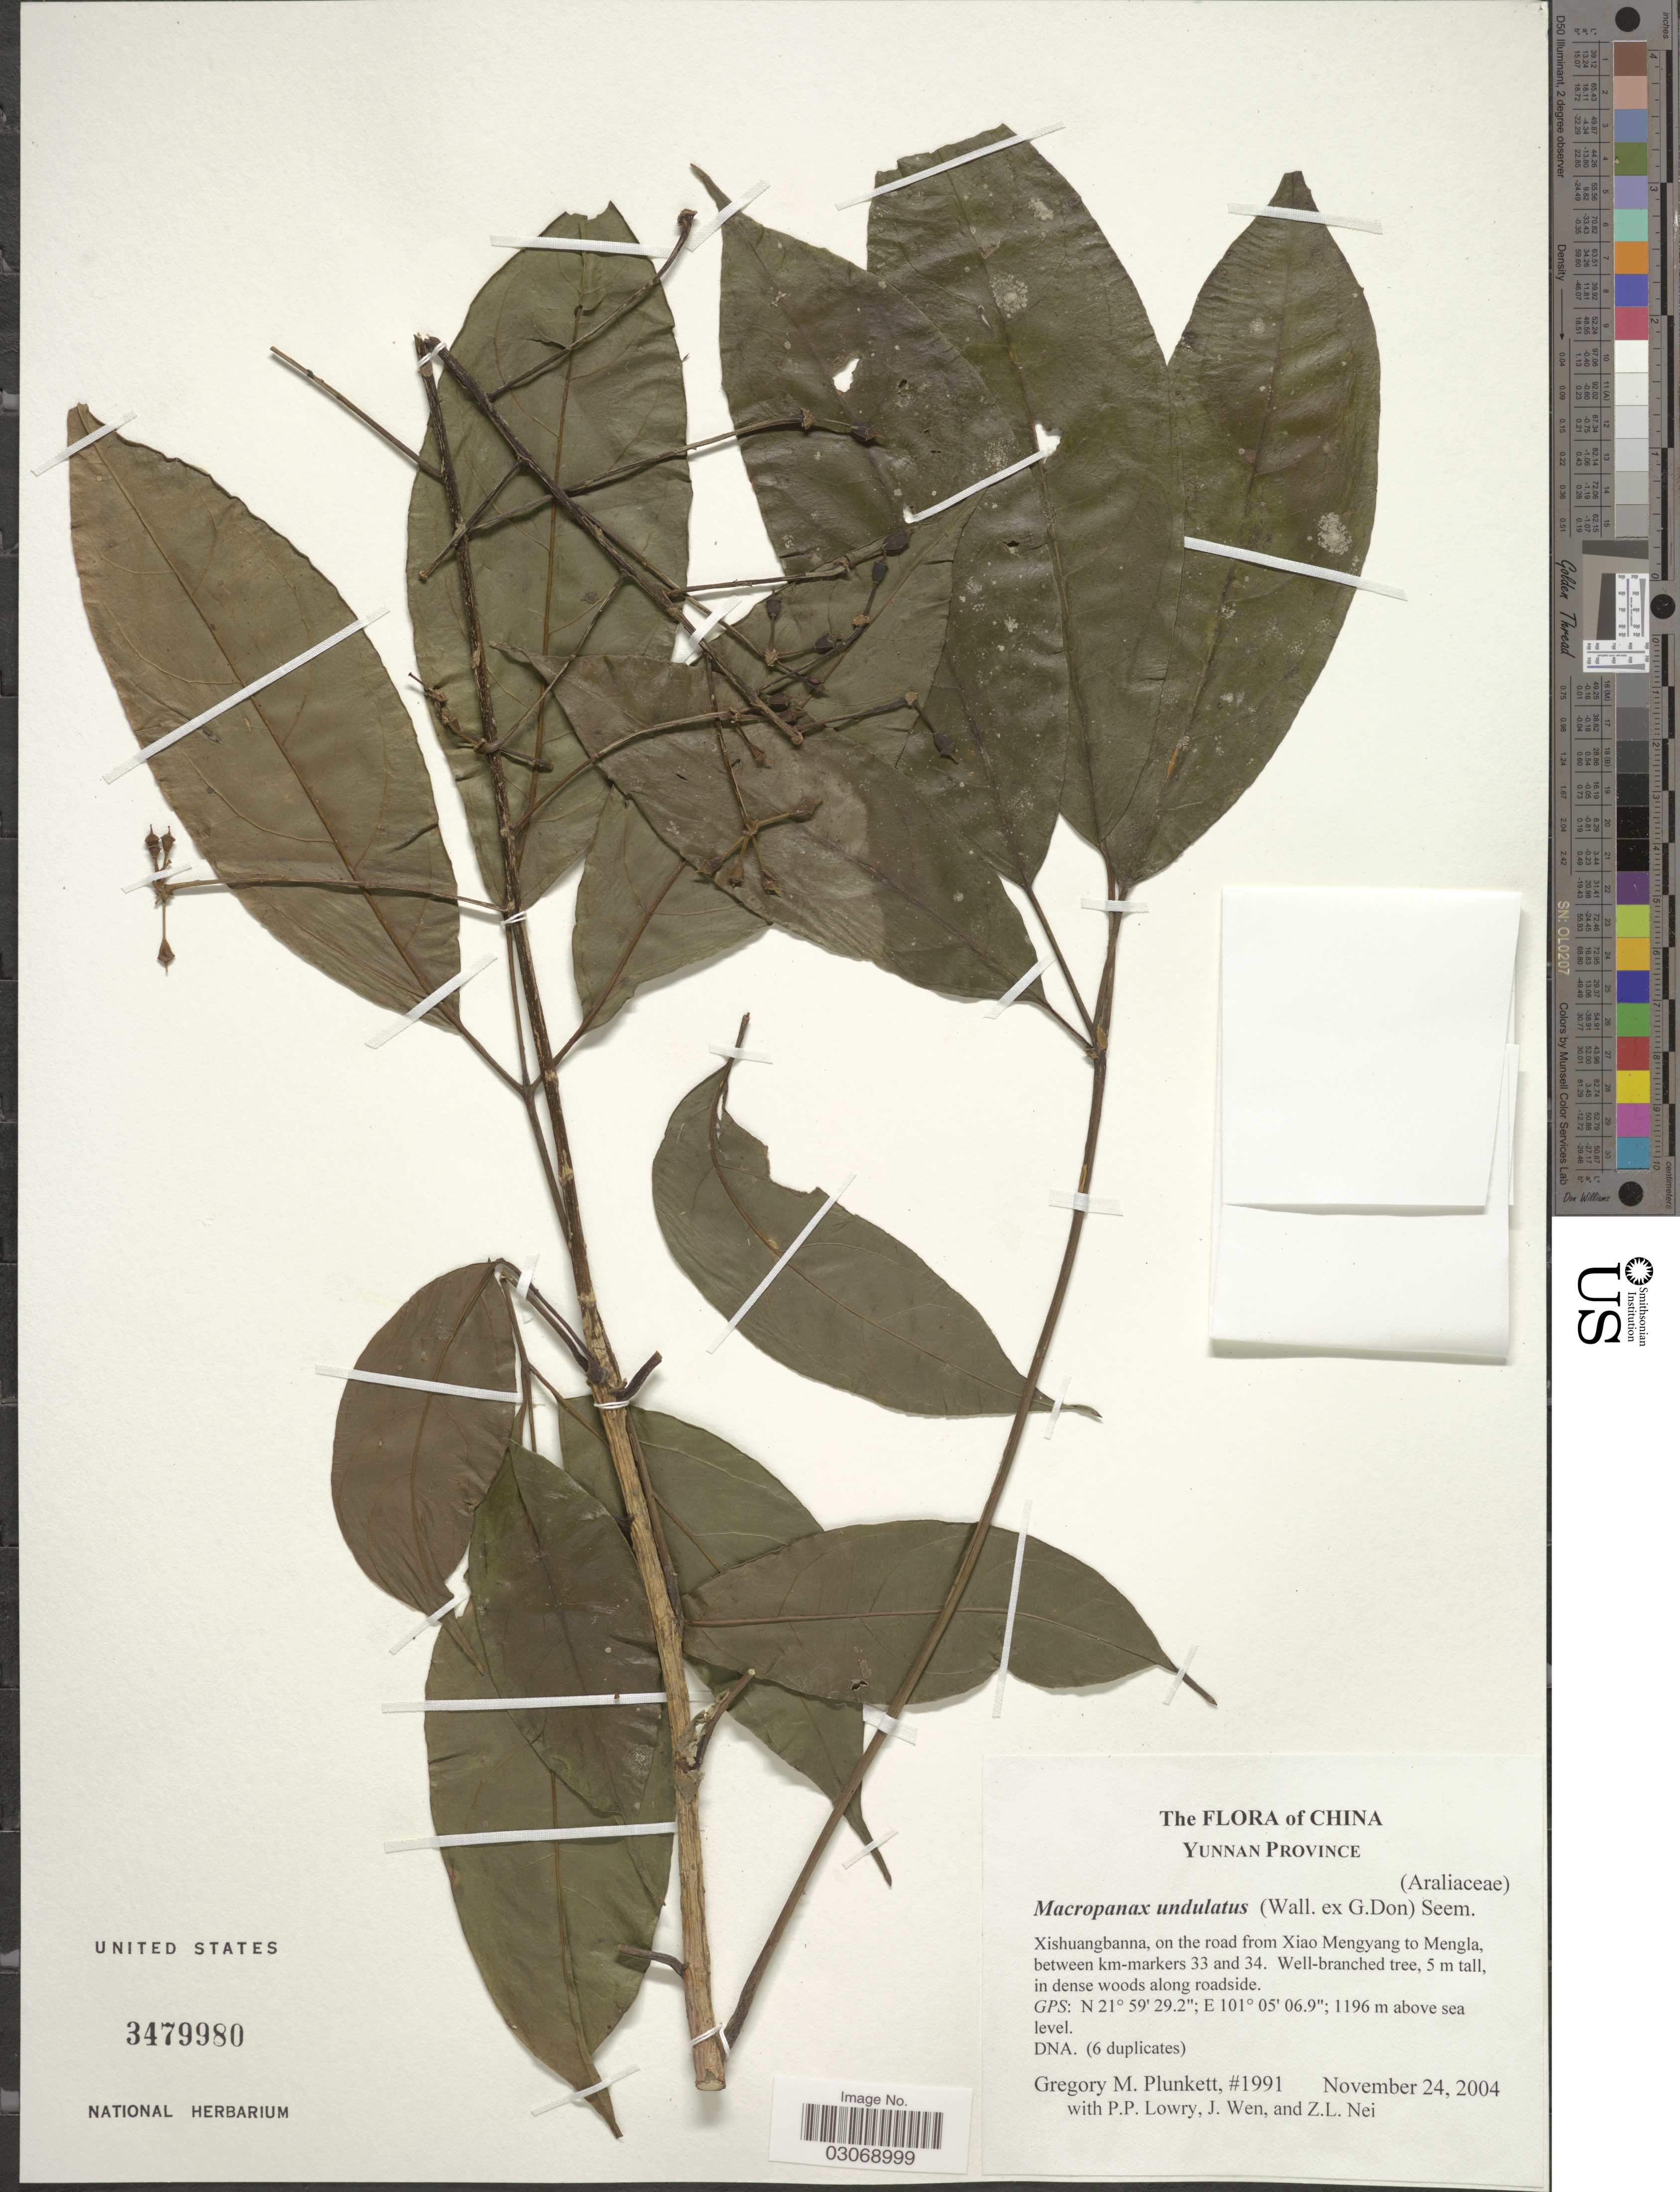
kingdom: Plantae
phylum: Tracheophyta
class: Magnoliopsida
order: Apiales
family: Araliaceae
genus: Macropanax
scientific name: Macropanax undulatus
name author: (Wall. ex G. Don) Seem.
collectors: G. M. Plunkett, P. Lowry, J. Wen & Z. Nei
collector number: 1991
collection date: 2004-11-24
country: China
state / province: Yunnan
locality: Yunnan Province. Xishuangbanna, on the road from Xiao Mengyang to Mengla, between km-markers 33 and 34.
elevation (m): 1196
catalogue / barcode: US 3479980